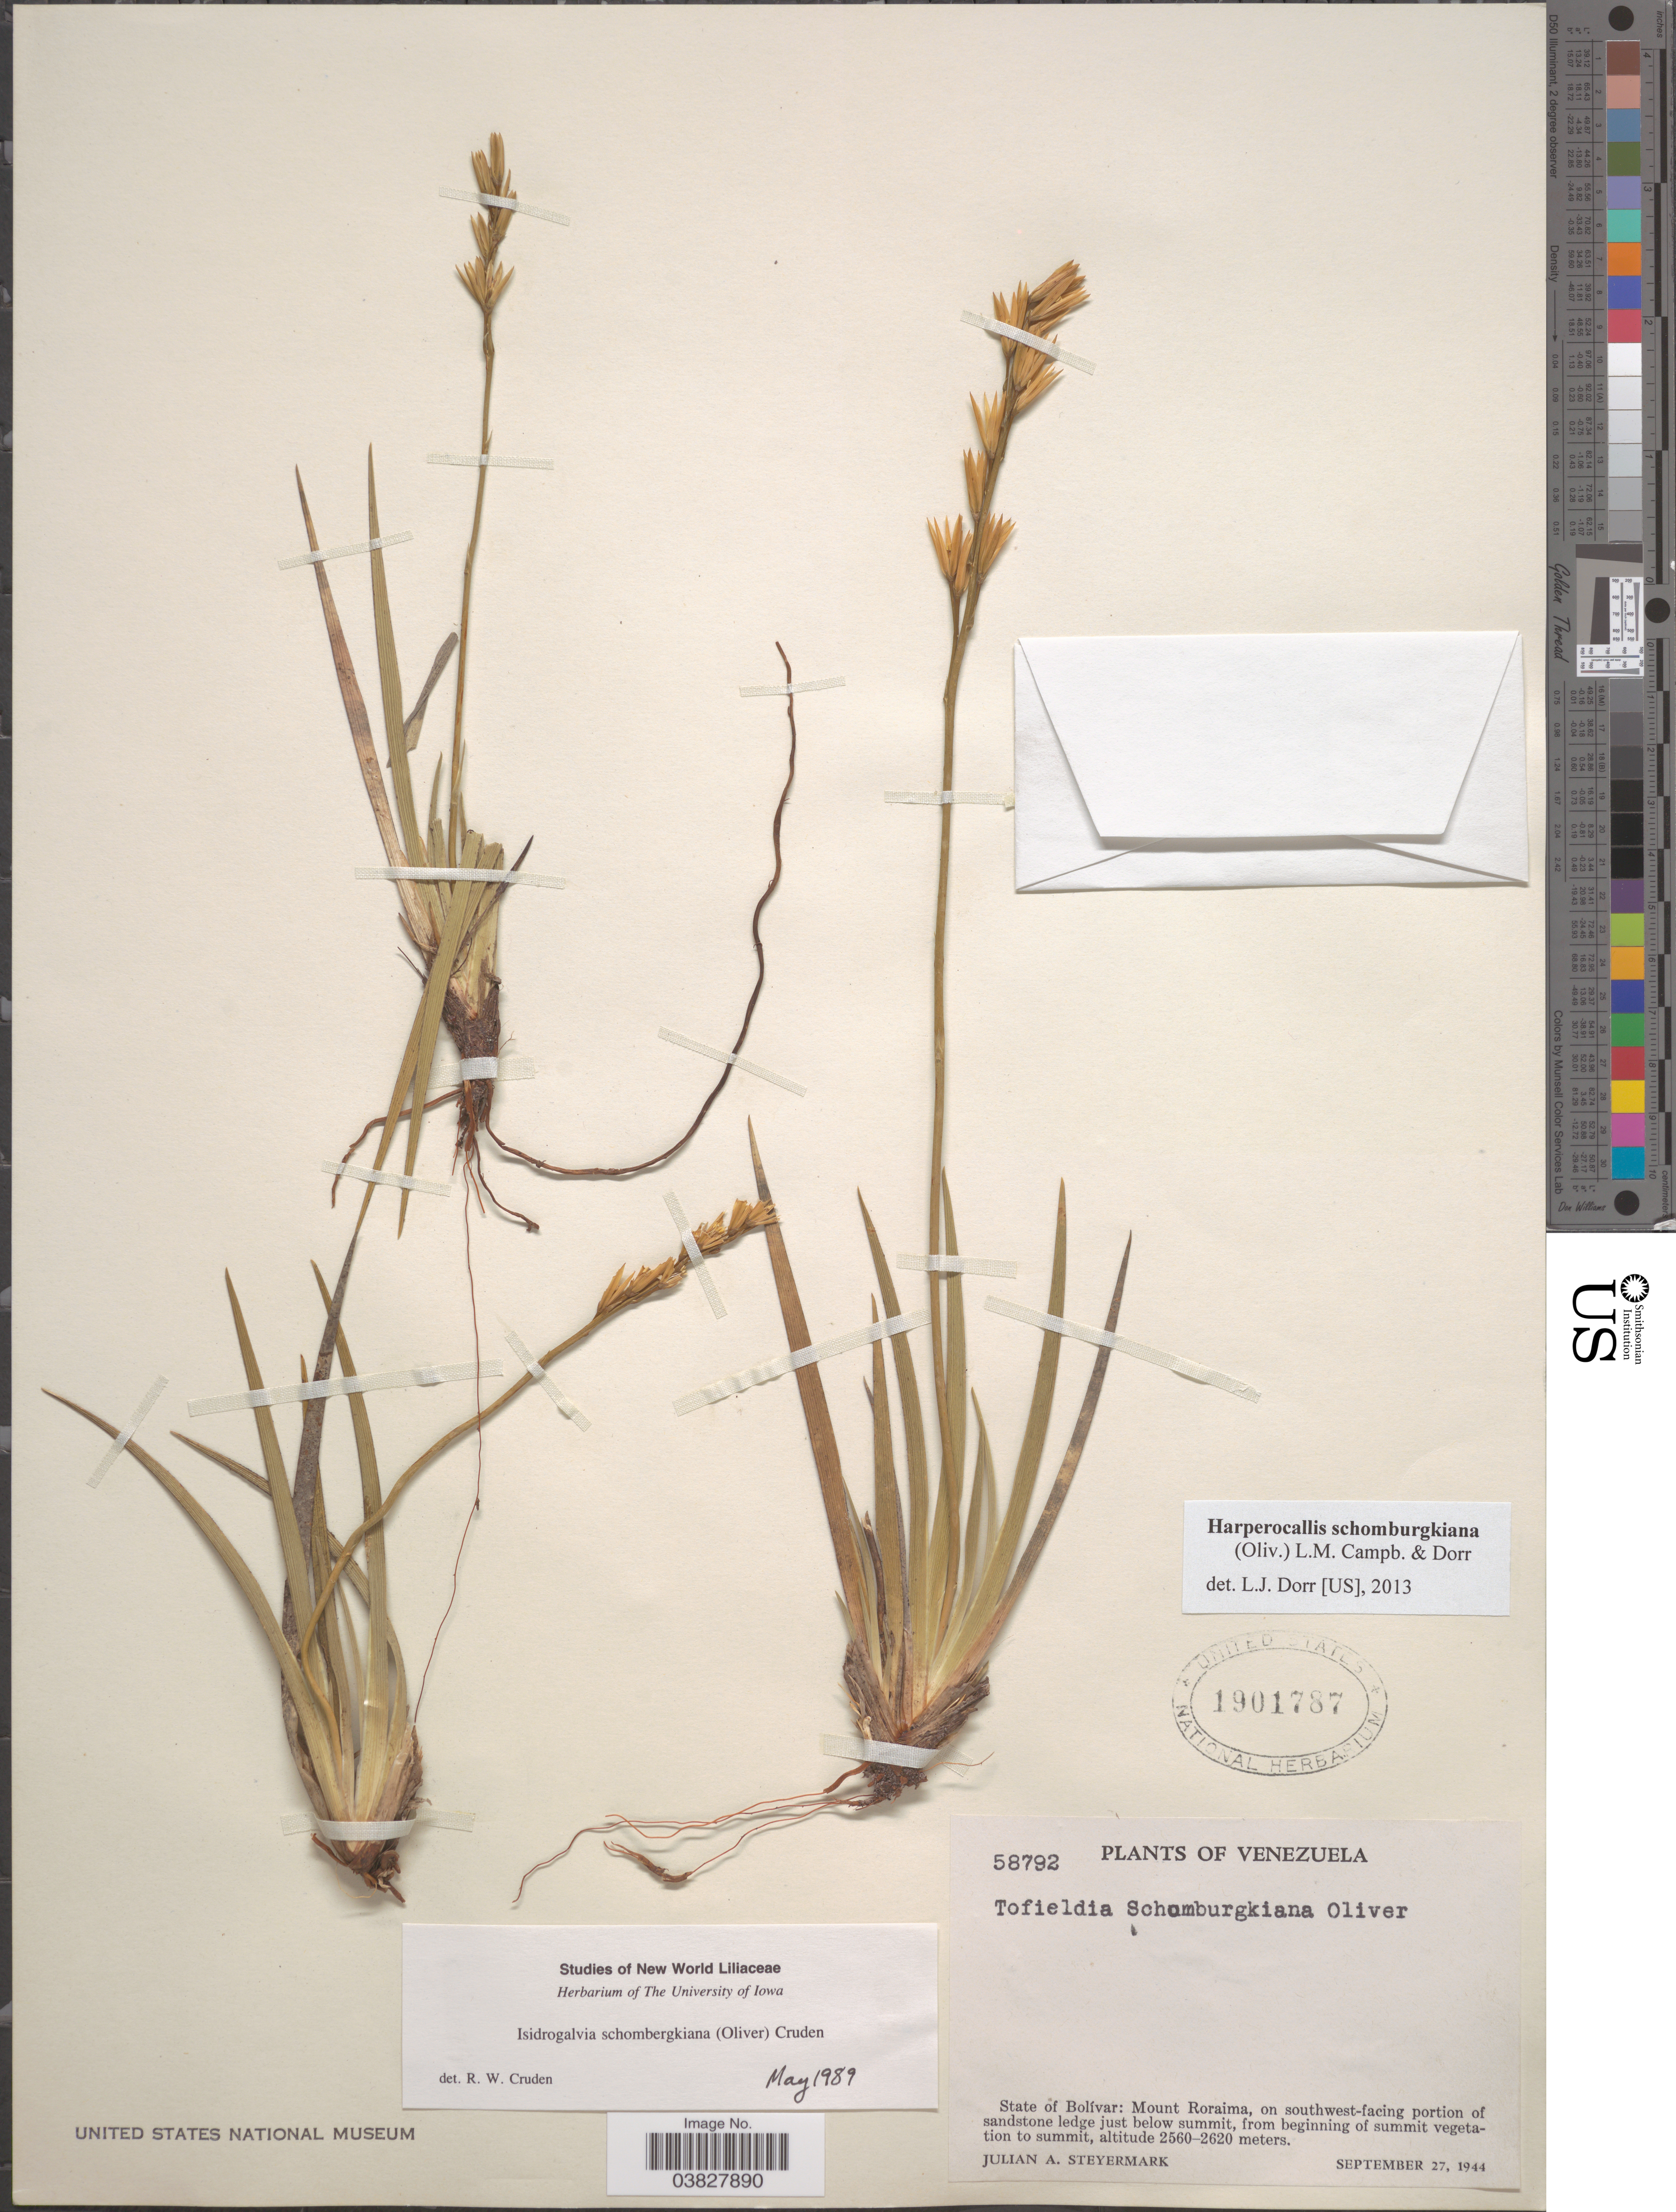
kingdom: Plantae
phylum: Tracheophyta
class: Liliopsida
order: Alismatales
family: Tofieldiaceae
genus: Harperocallis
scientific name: Harperocallis schomburgkiana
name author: (Oliv.) L.M. Campb. & Dorr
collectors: J. Steyermark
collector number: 58792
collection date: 1944-09-27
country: Venezuela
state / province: Bolivar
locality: Mount Roraima, on southwest-facing portion of sandstone ledge just below summit, from beginning of summit vegetation to summit.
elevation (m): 2560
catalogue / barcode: US 1901787